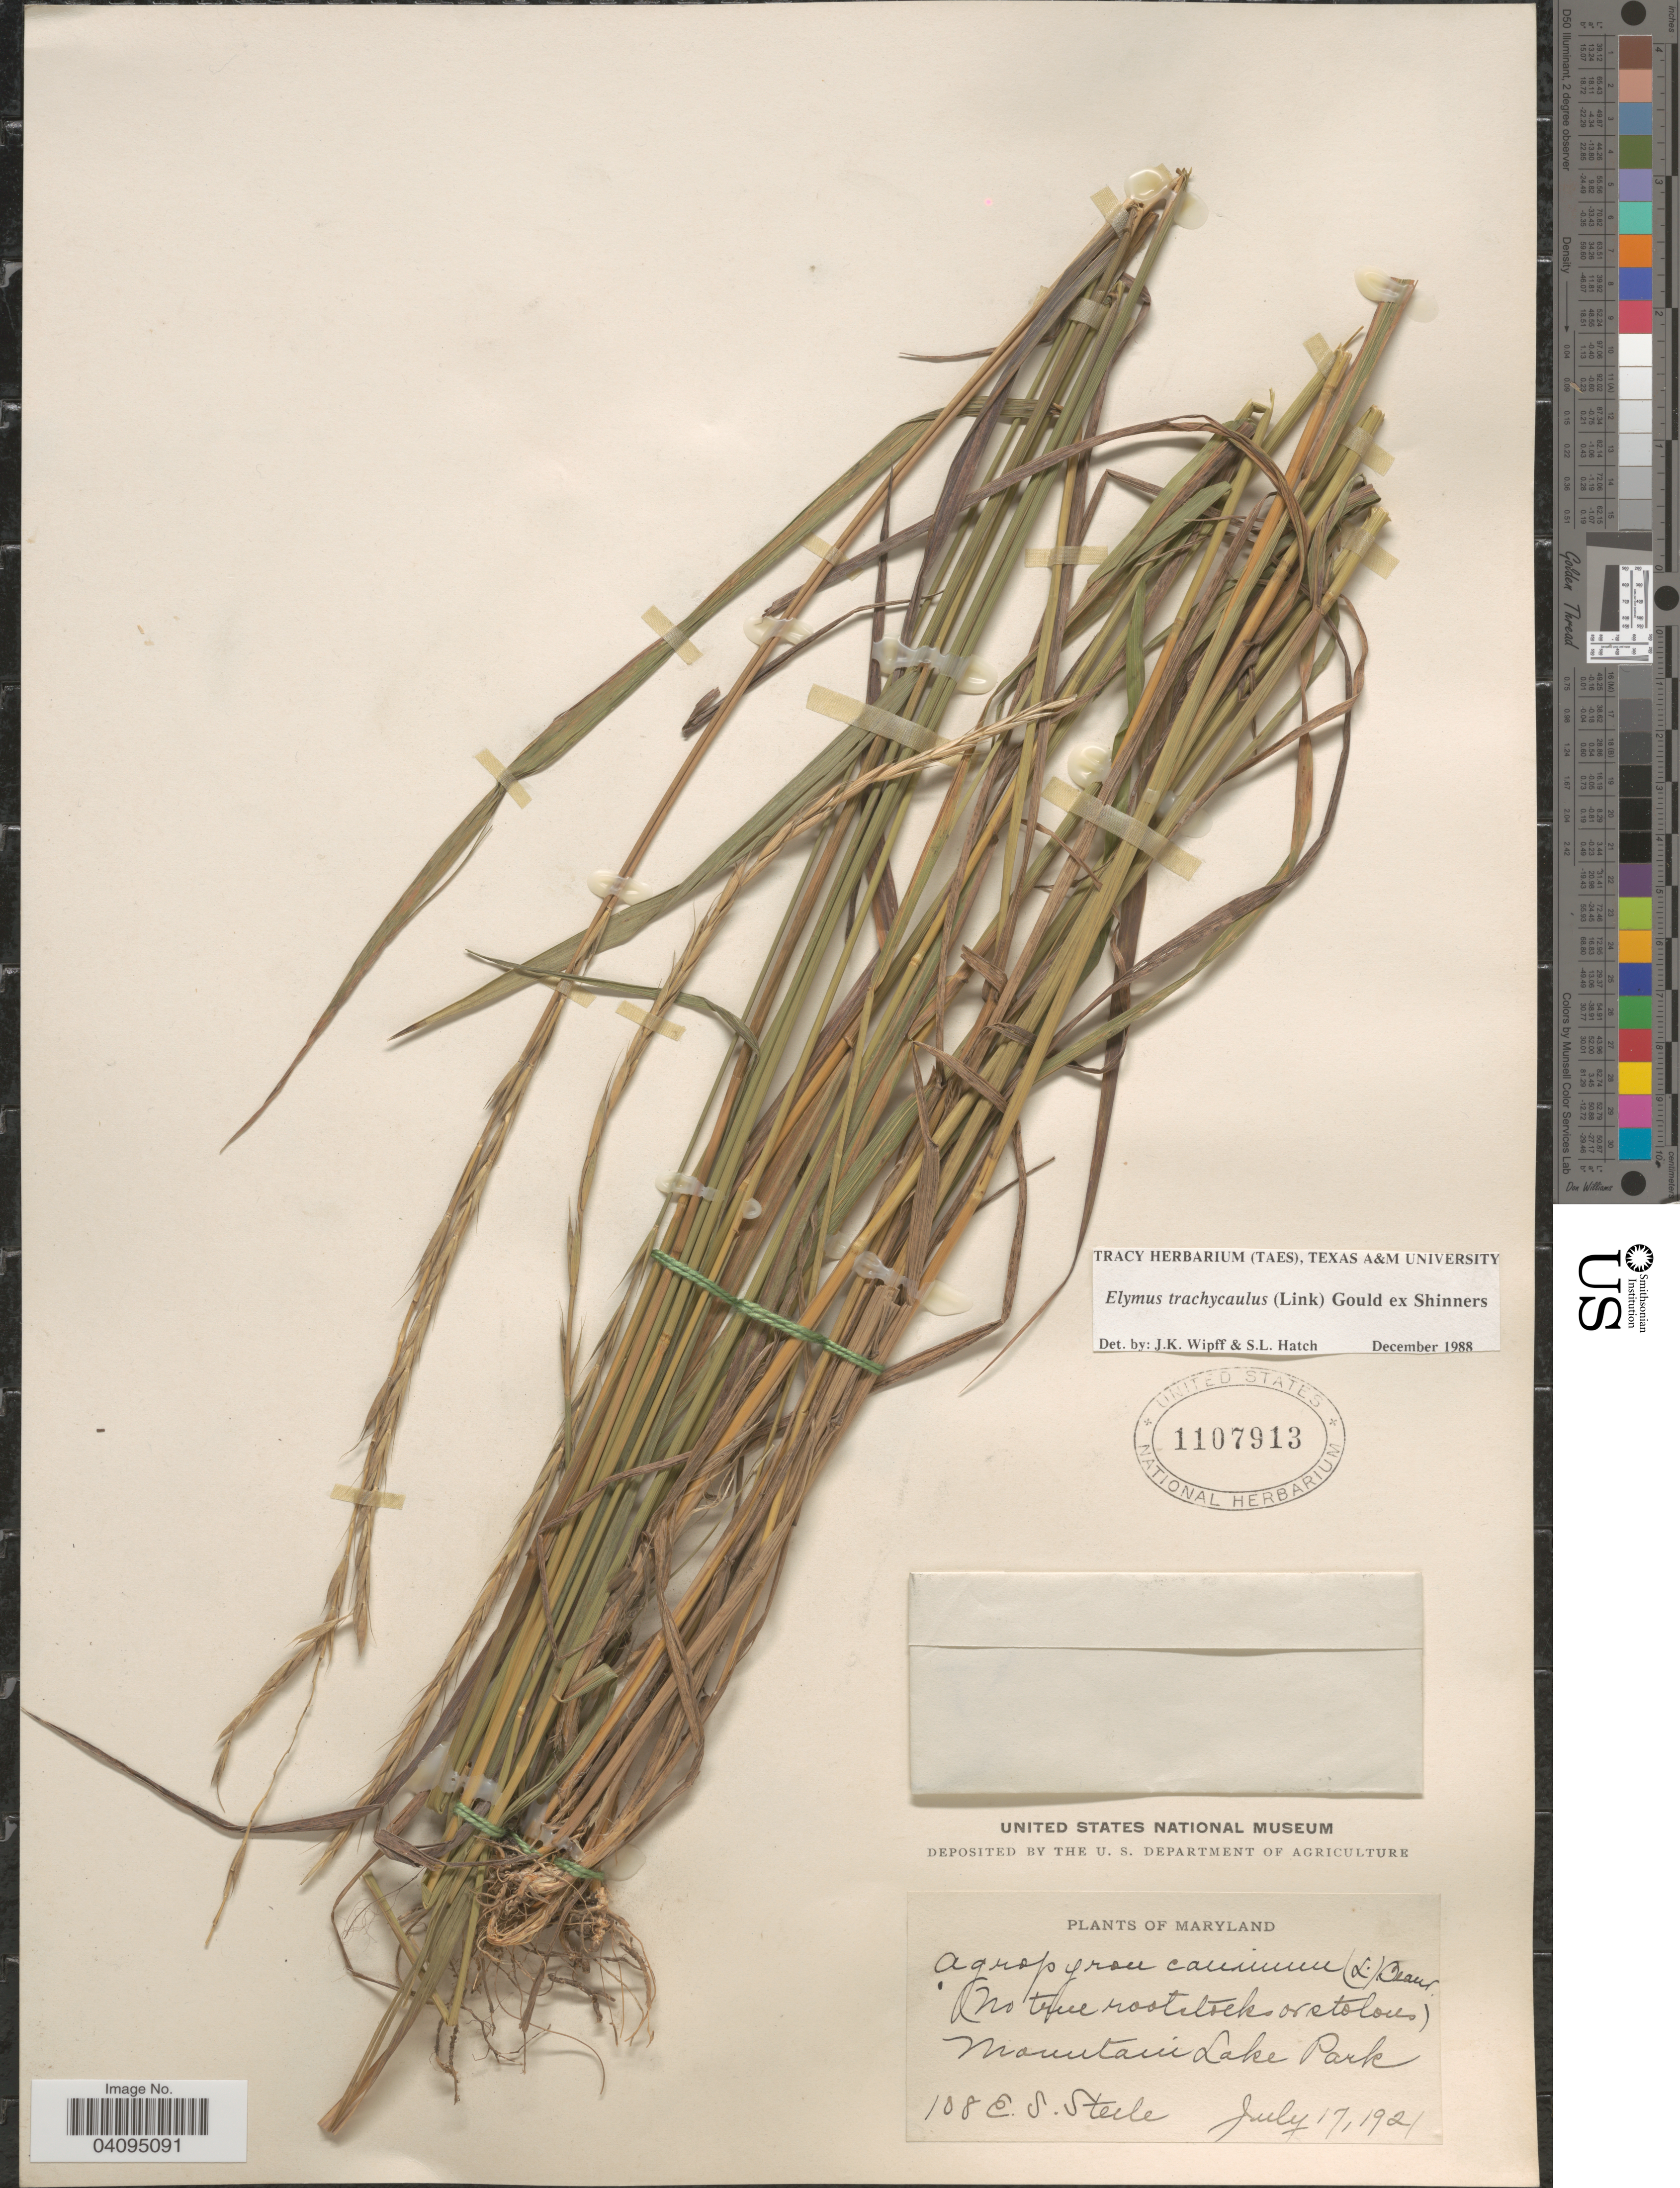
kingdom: Plantae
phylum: Tracheophyta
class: Liliopsida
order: Poales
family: Poaceae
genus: Elymus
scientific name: Elymus trachycaulus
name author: (Link) Gould ex Shinners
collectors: E. Steele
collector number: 108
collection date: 1921-07-17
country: United States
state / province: Maryland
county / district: Garrett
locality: Mountain Lake Park.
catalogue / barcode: US 1107913